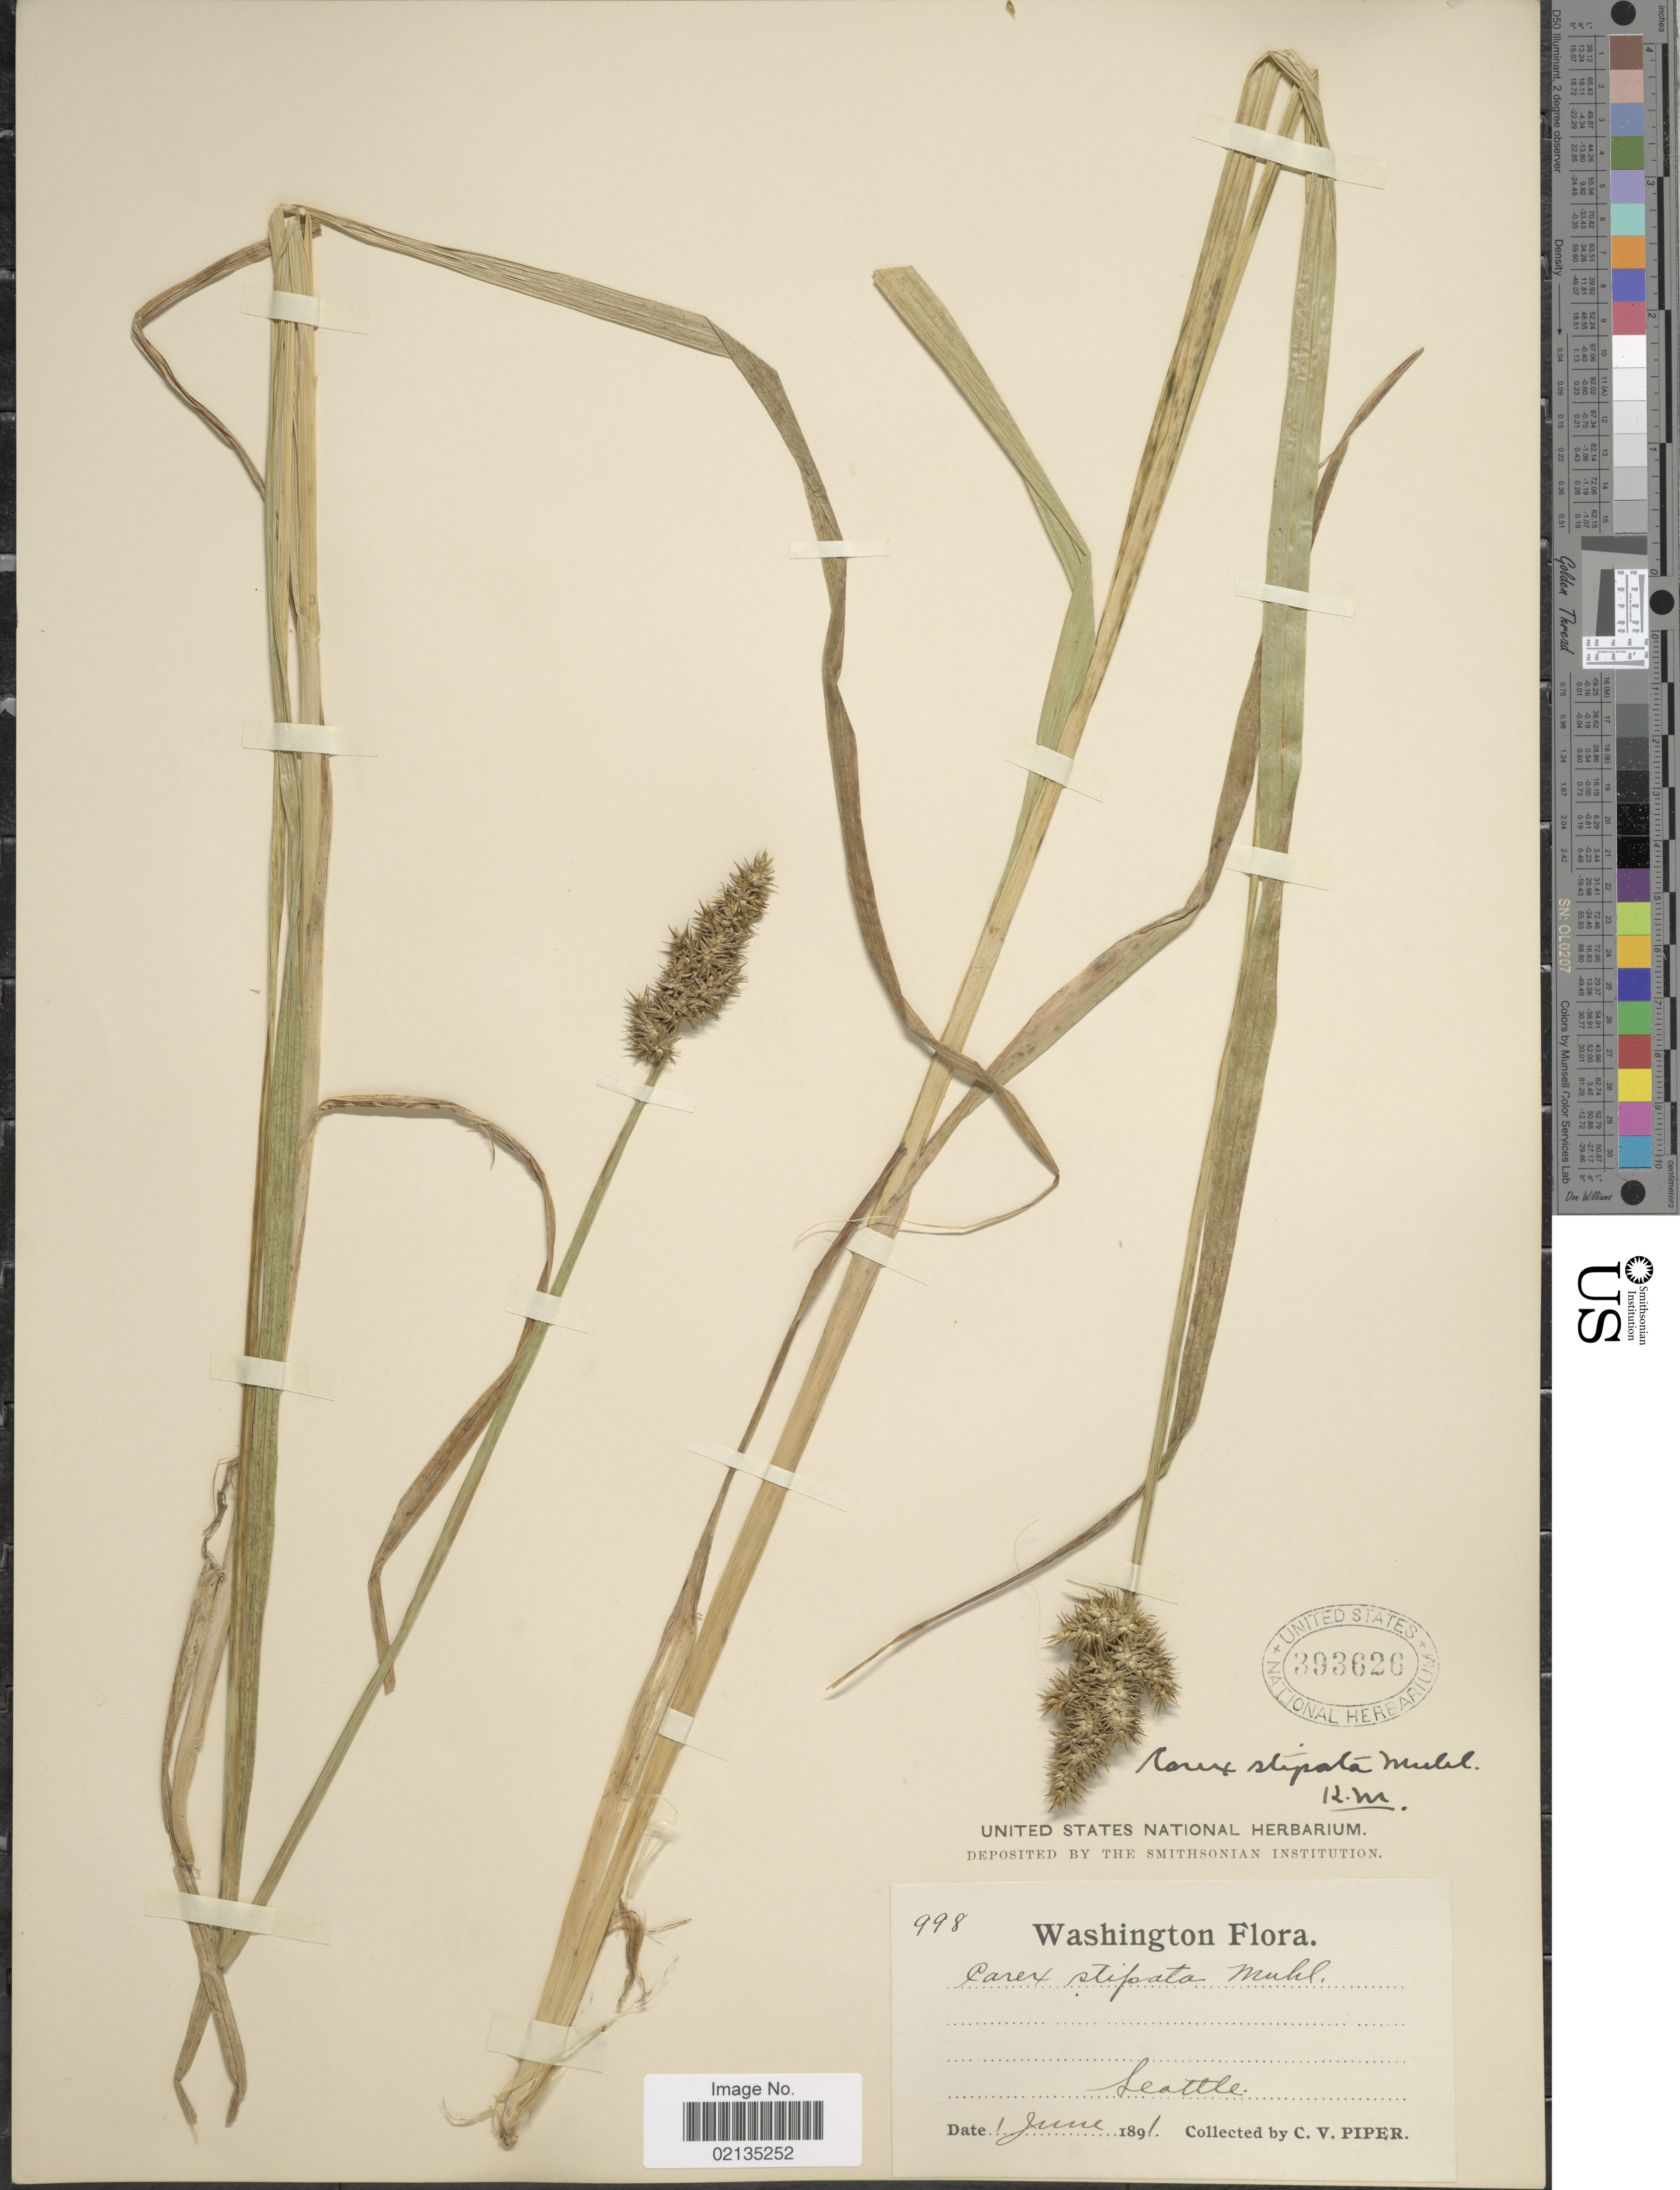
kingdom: Plantae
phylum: Tracheophyta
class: Liliopsida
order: Poales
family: Cyperaceae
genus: Carex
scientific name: Carex stipata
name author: Muhl. ex Willd.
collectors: C. V. Piper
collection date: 1891-06-01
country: United States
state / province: Washington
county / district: King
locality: Washington, Seattle.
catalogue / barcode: US 393626